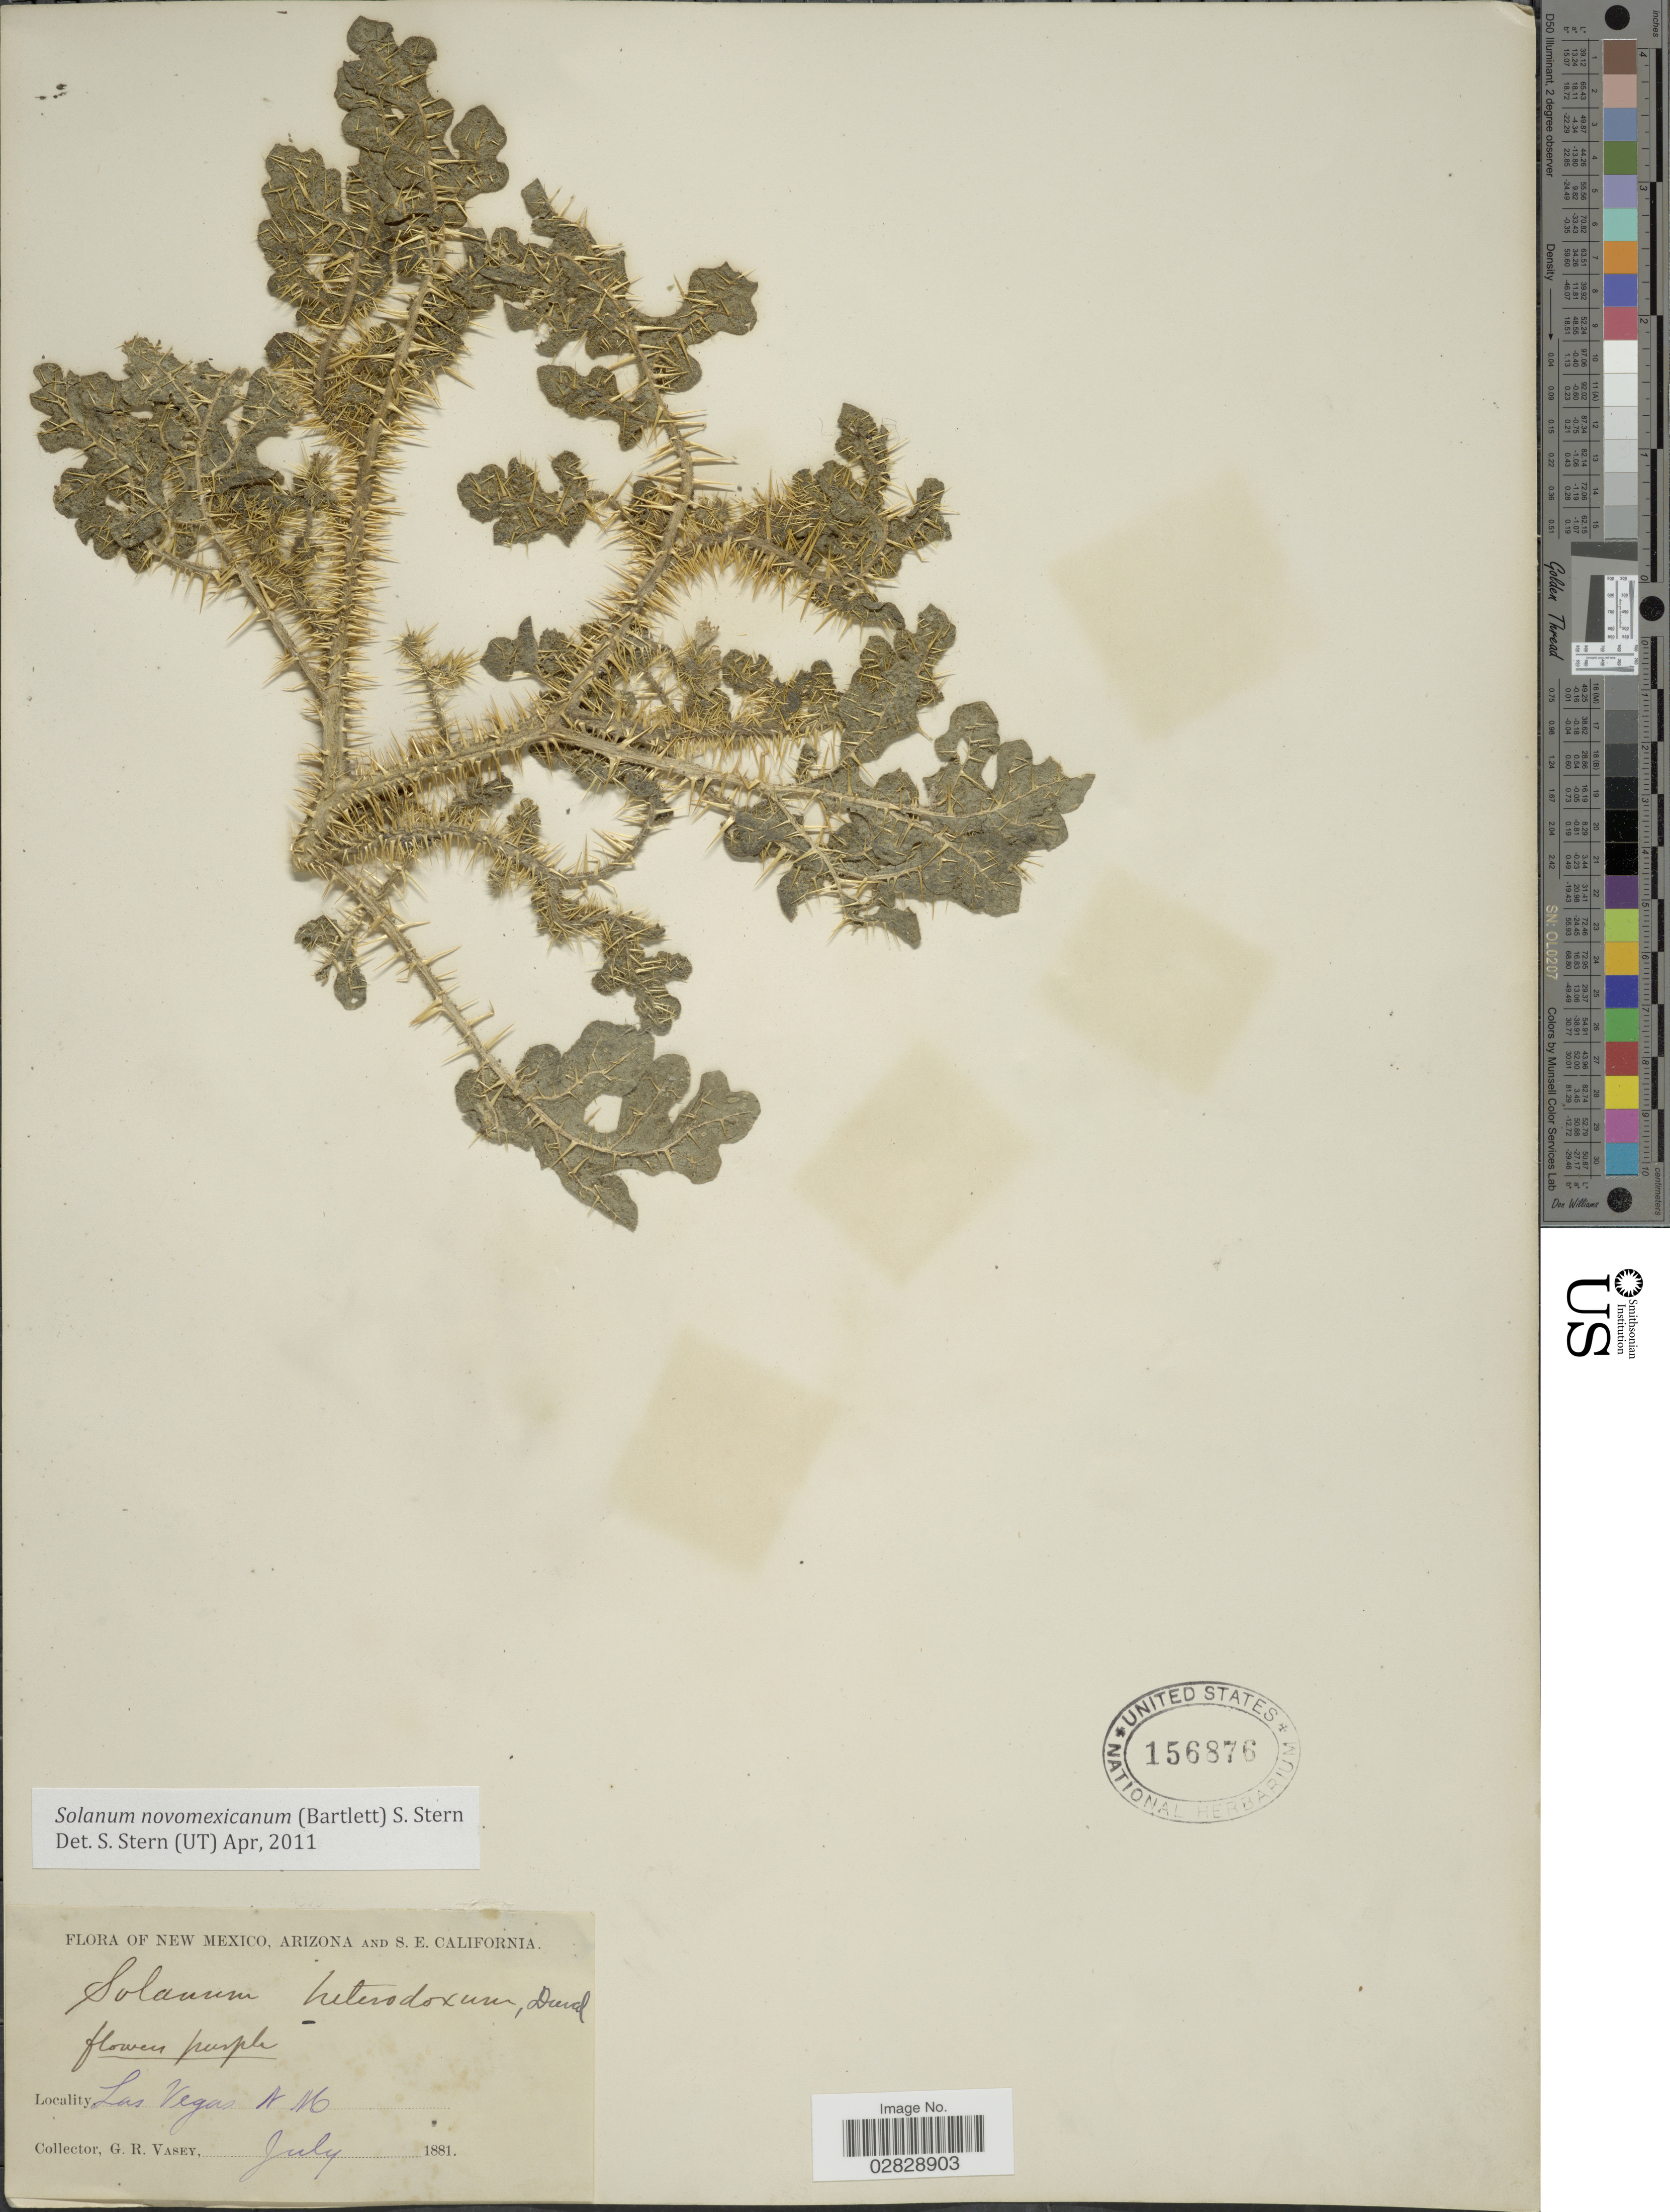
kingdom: Plantae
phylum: Tracheophyta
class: Magnoliopsida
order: Solanales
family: Solanaceae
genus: Solanum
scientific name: Solanum novomexicanum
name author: (Bartlett) S.R. Stern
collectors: G. R. Vasey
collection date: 1881-07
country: United States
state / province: New Mexico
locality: Las Vegas.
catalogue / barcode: US 156876